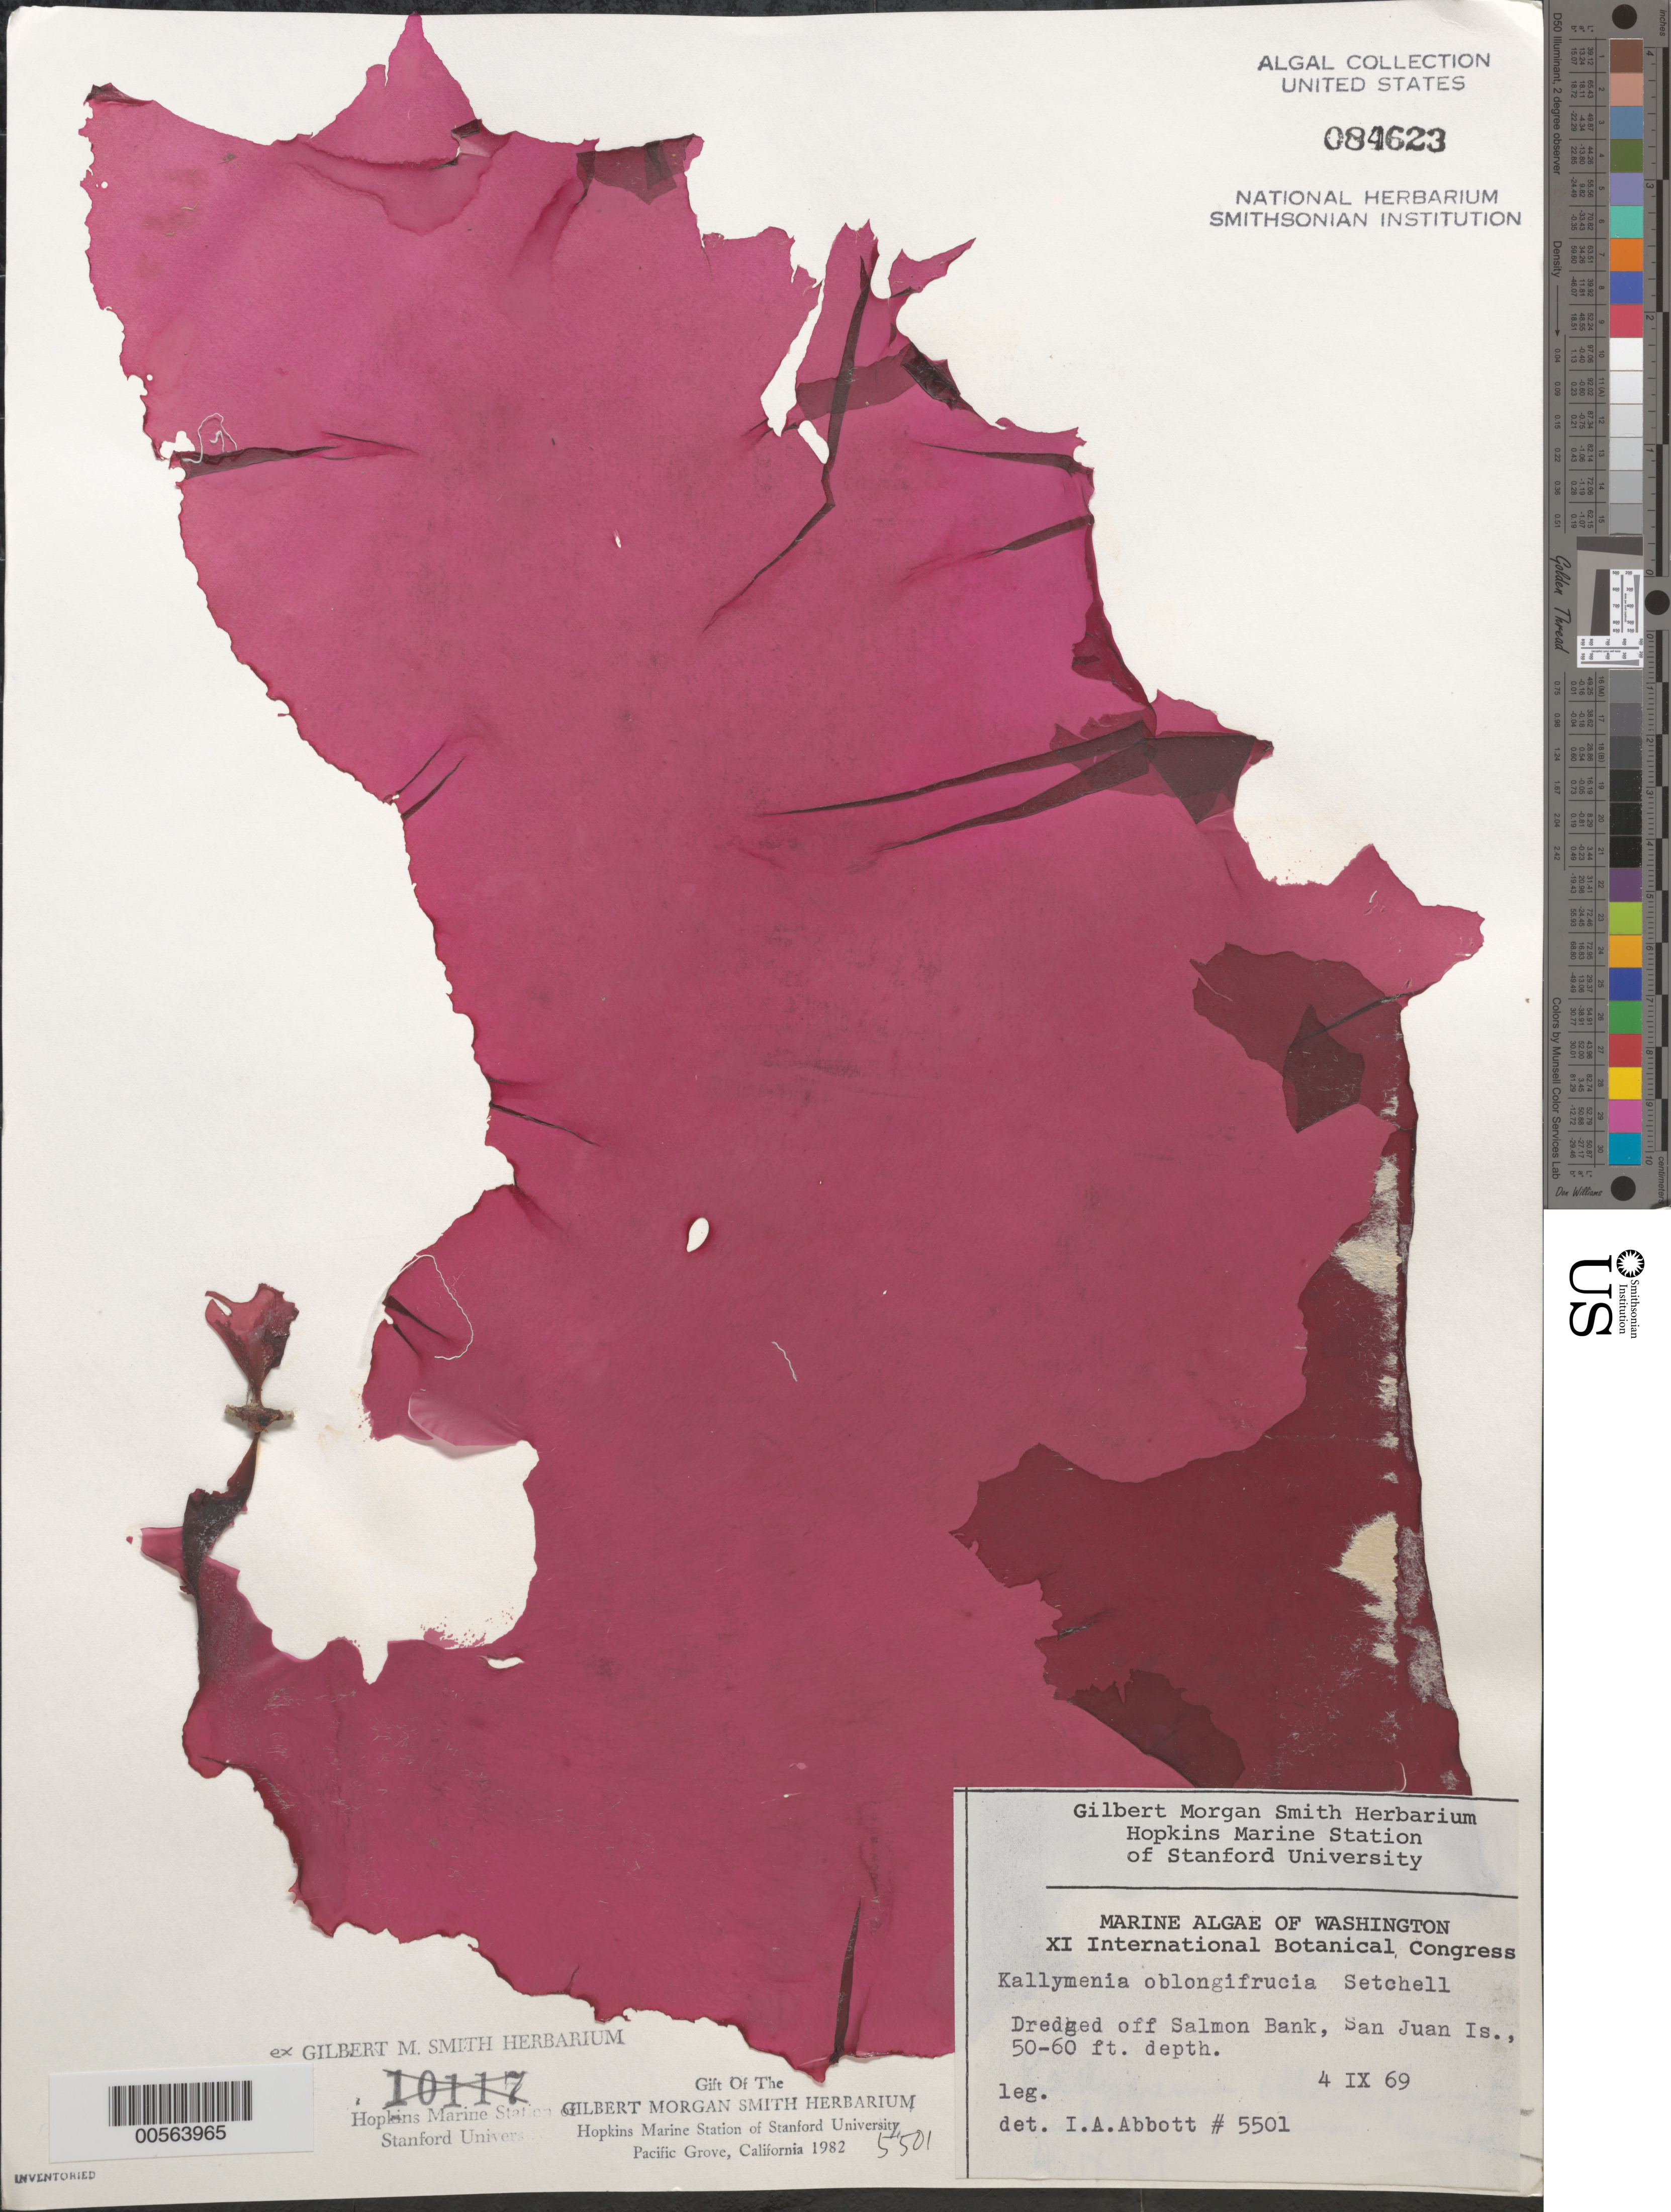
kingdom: Plantae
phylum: Rhodophyta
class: Florideophyceae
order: Gigartinales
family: Kallymeniaceae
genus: Erythrophyllum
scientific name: Erythrophyllum oblongifructum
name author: (Setchell) G.W. Saunders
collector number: IAA 5501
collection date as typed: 04 Sep 1969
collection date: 1969-09-04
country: United States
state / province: Washington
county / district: San Juan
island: San Juan Island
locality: Off Salmon Bank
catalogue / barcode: US 84623